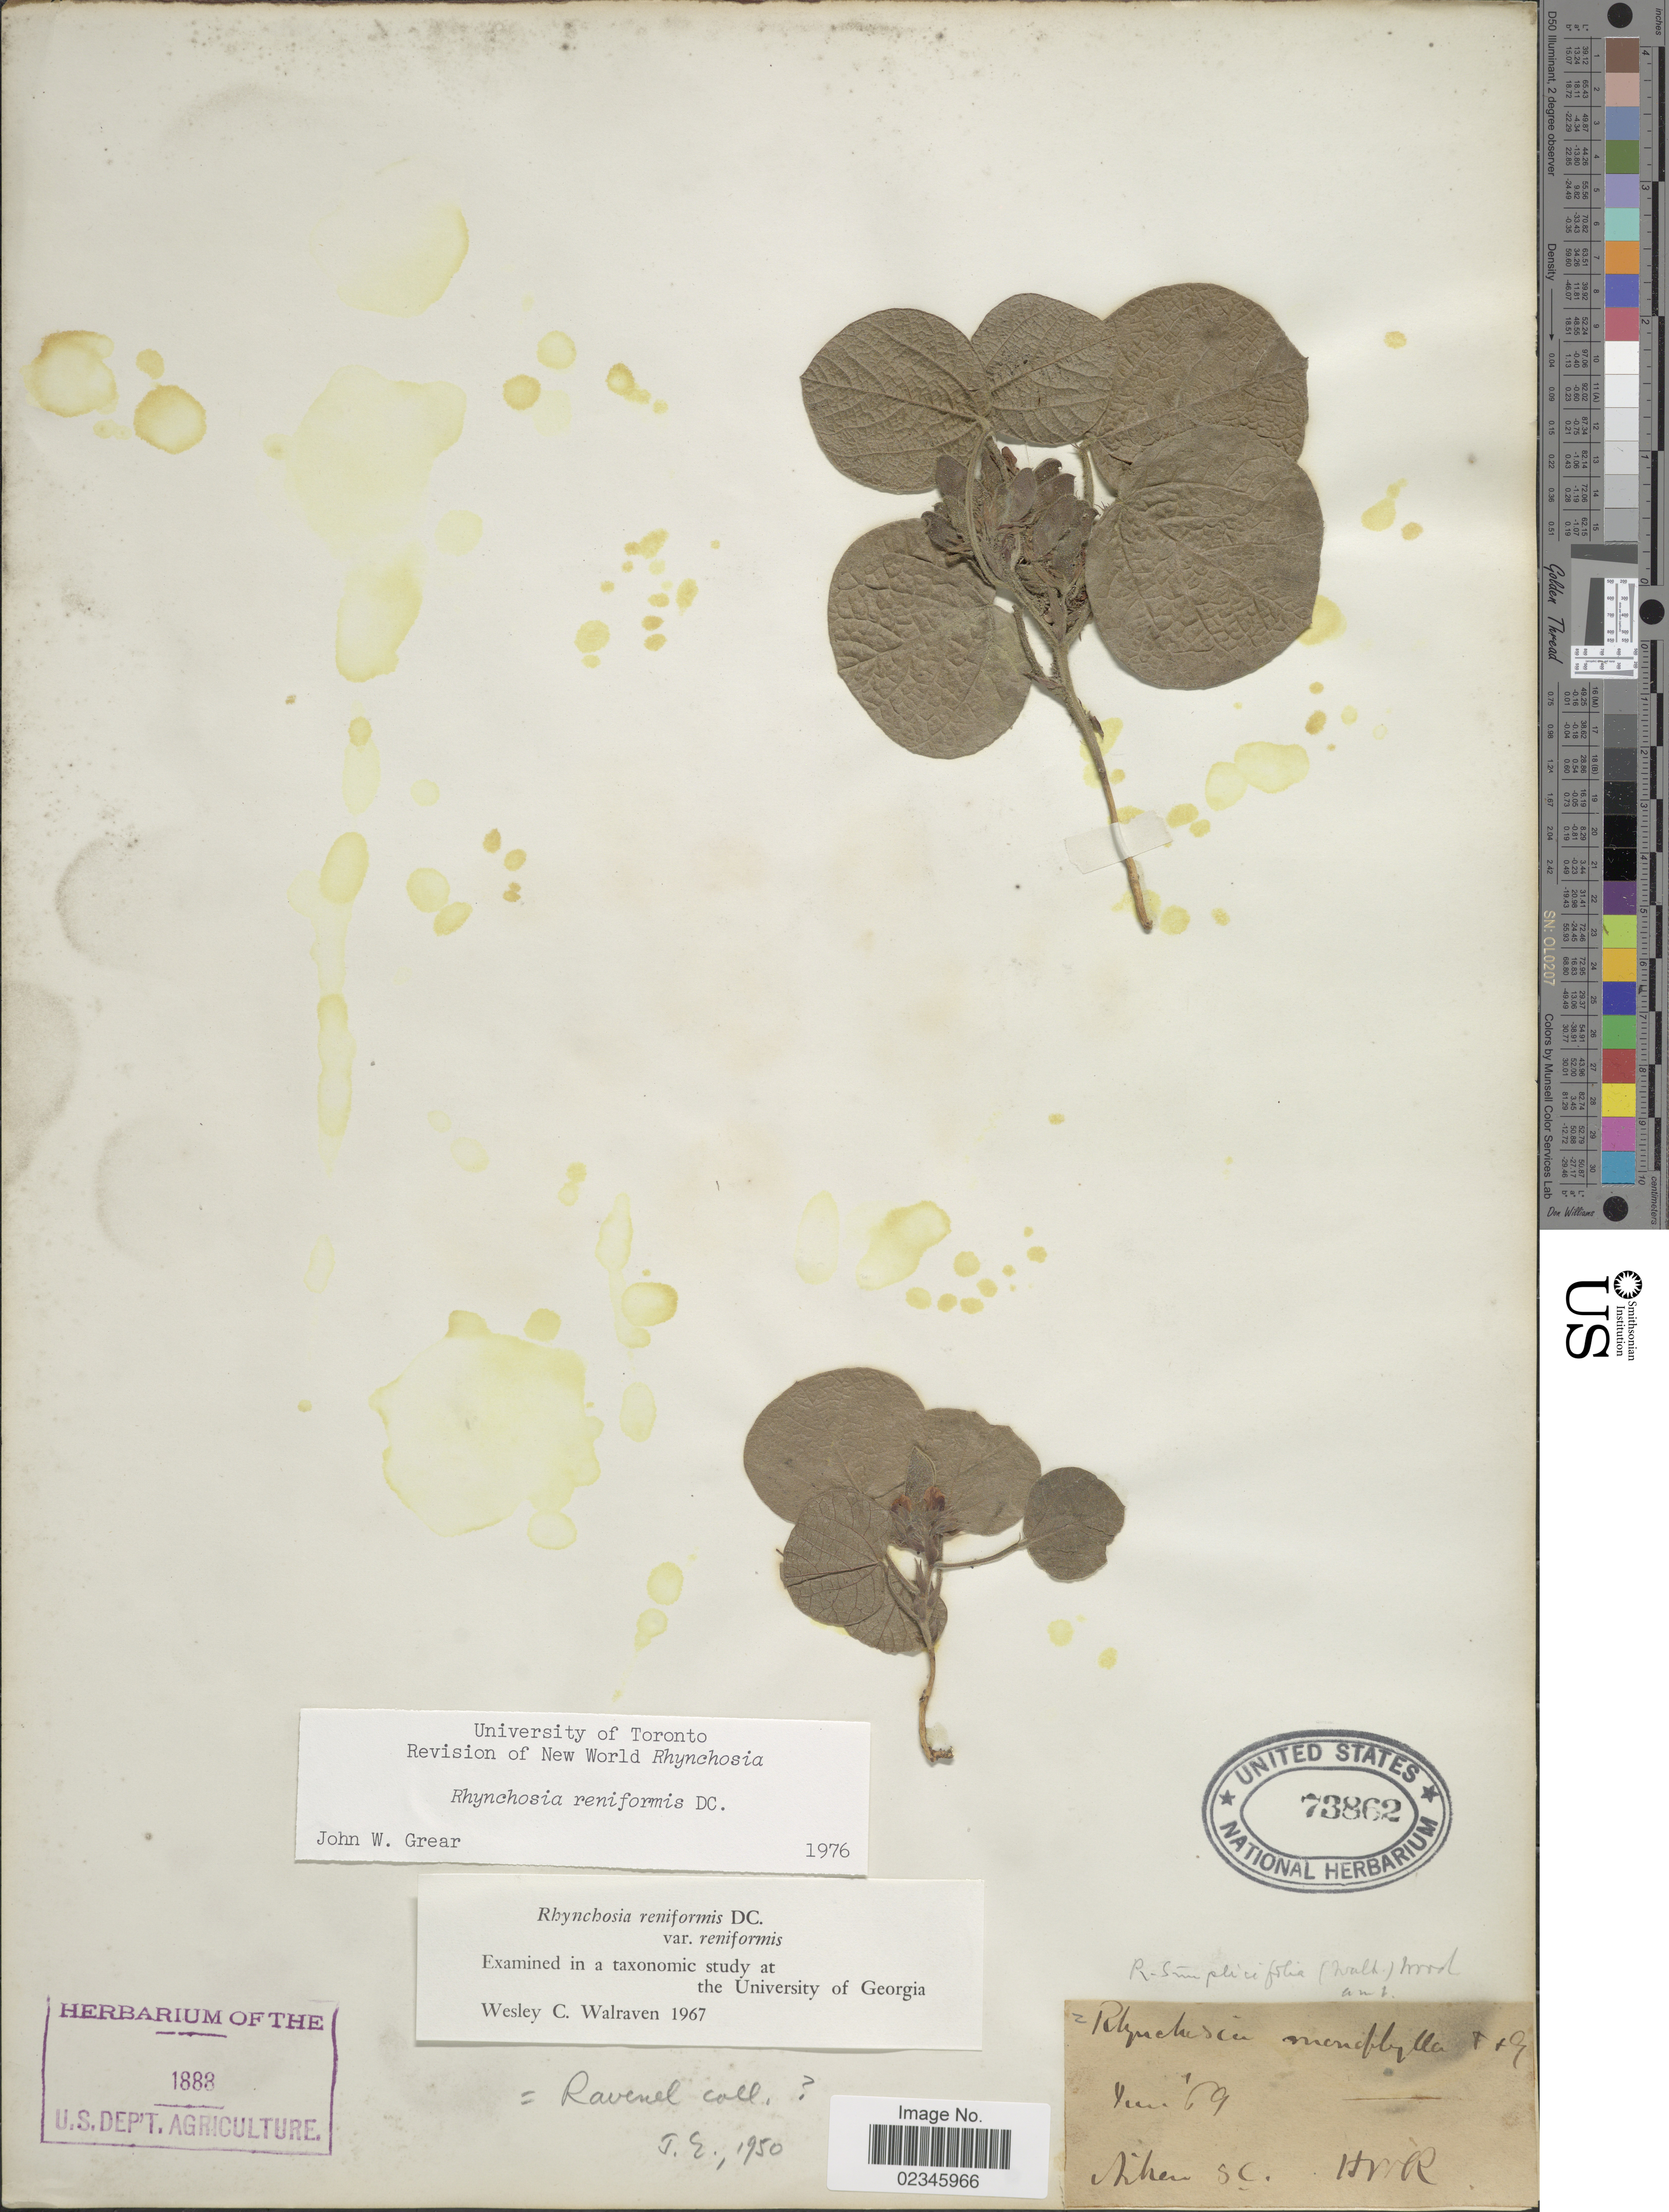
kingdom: Plantae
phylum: Tracheophyta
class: Magnoliopsida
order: Fabales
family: Fabaceae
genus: Rhynchosia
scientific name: Rhynchosia reniformis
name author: DC.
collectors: H. Ravenel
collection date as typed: Transcribed d/m/y: /6/69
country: United States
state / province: South Carolina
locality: Aiken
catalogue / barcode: US 73862